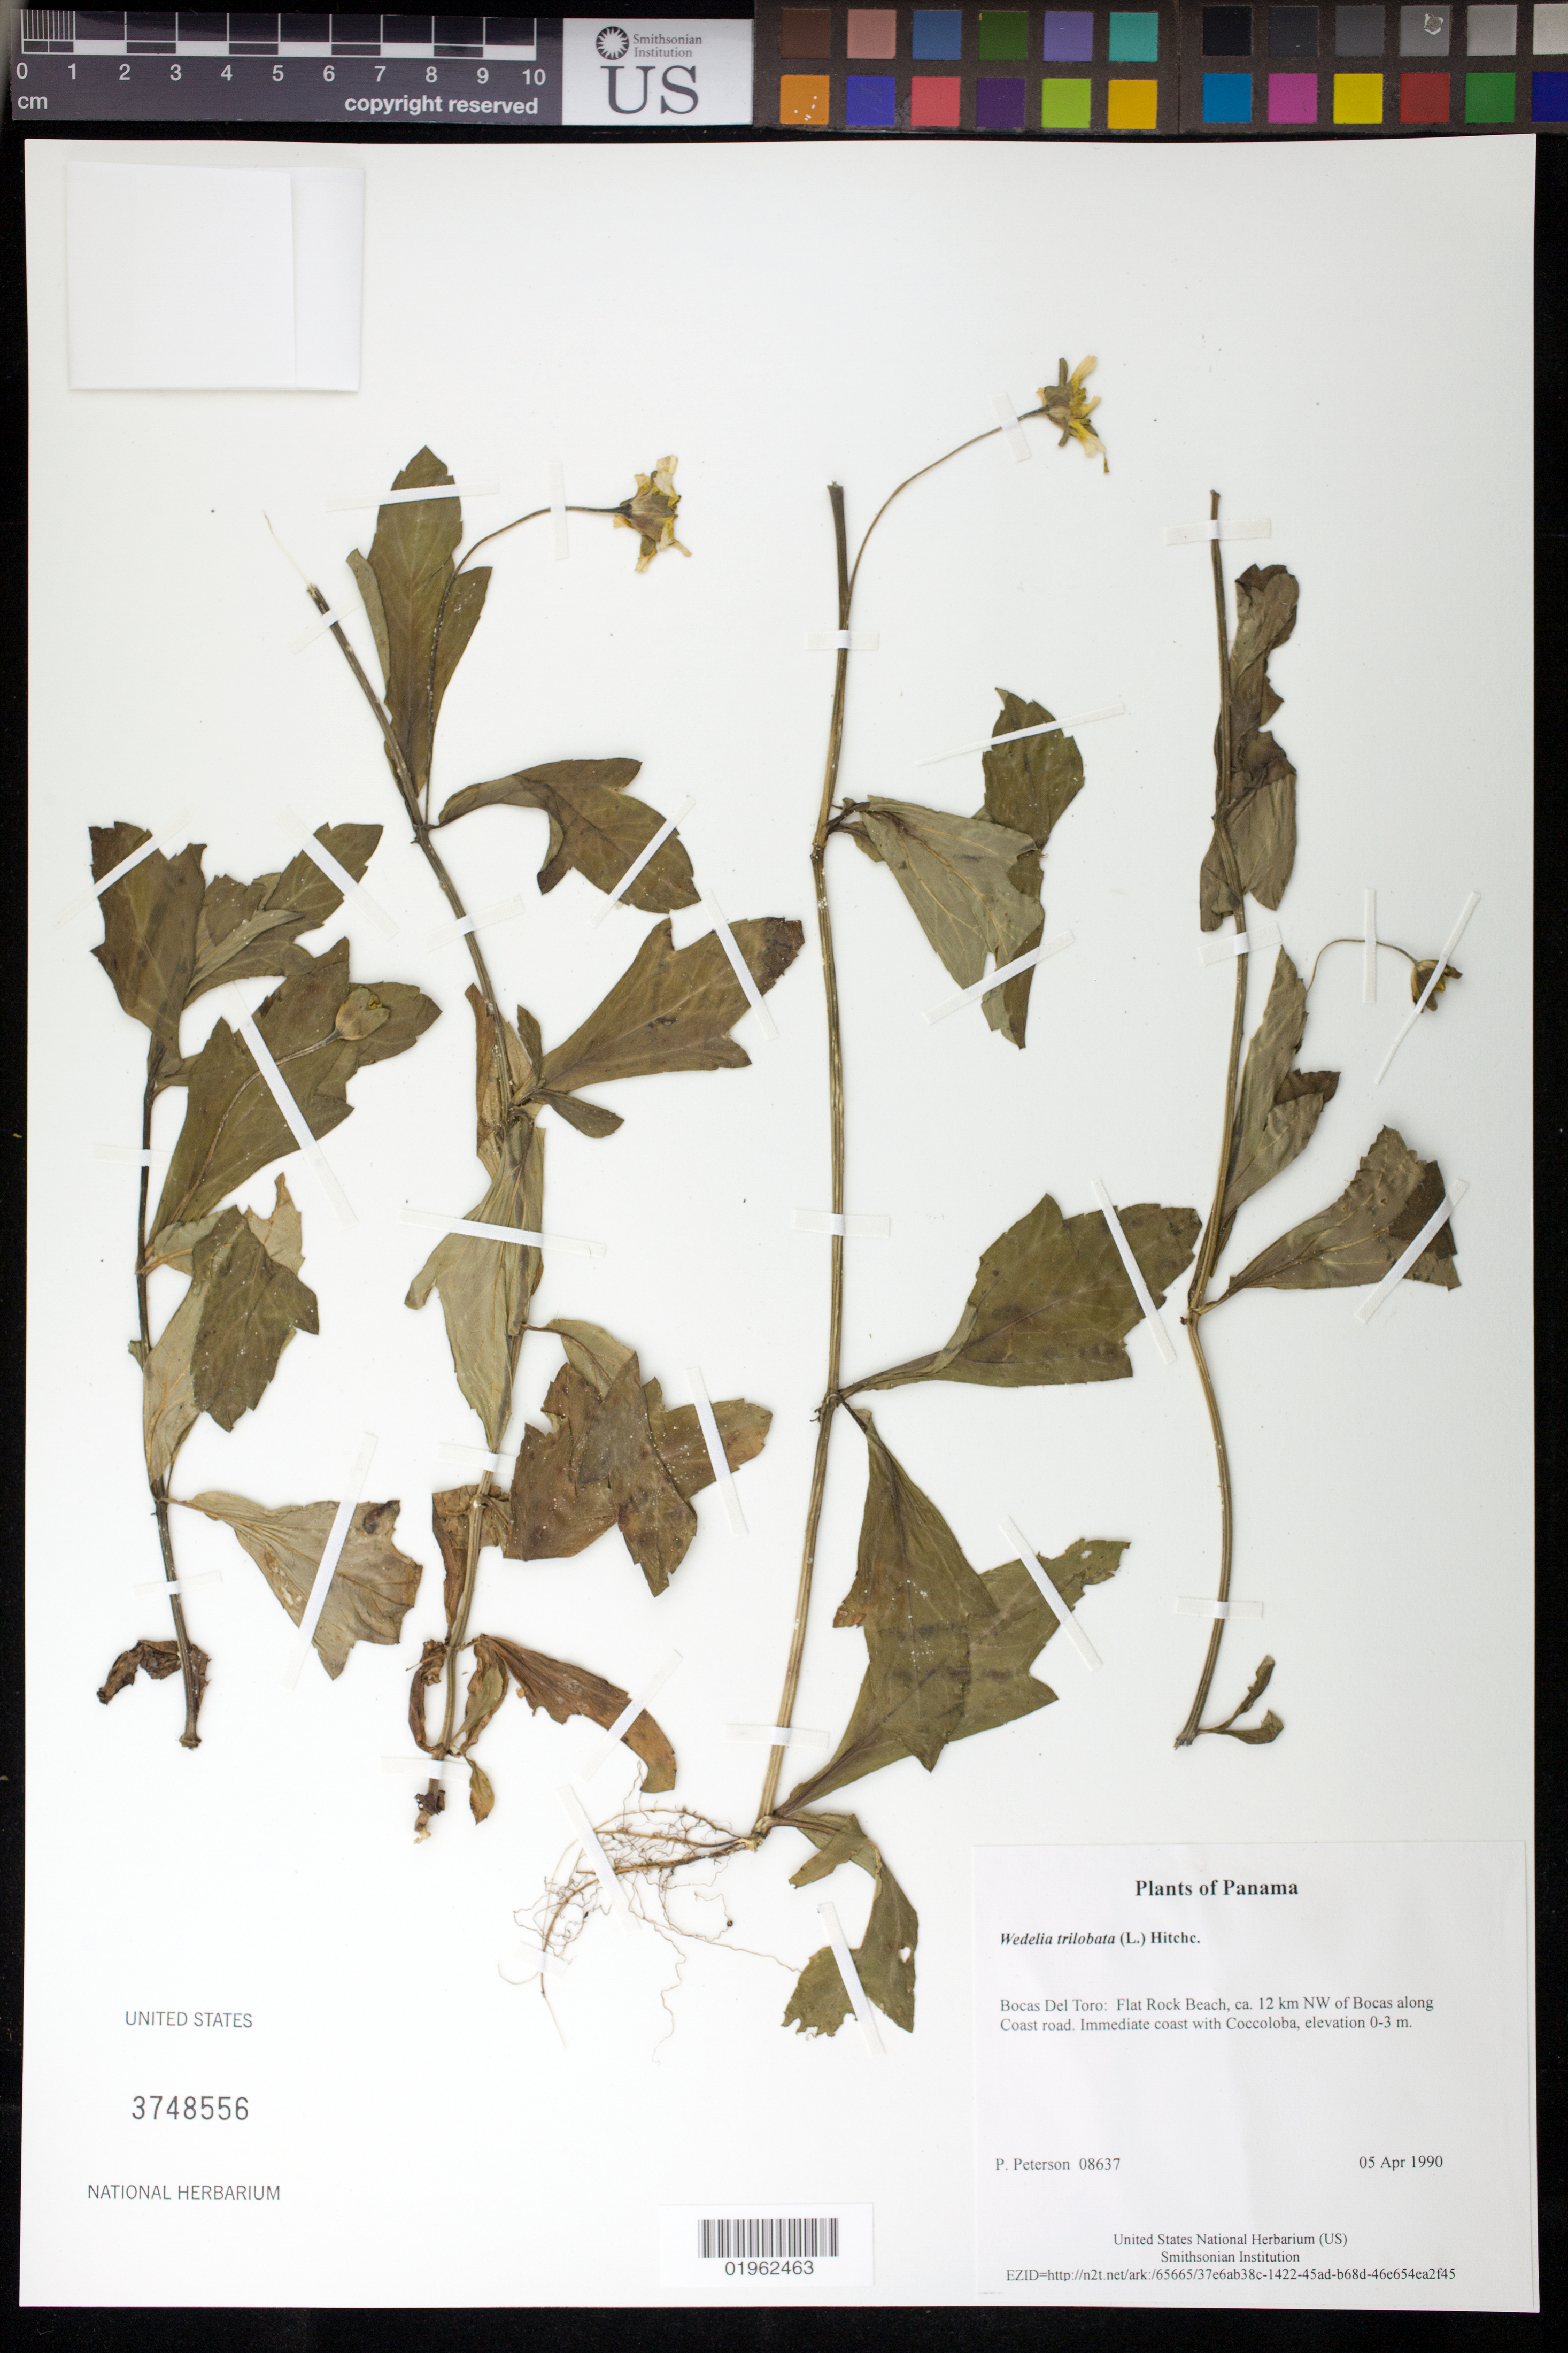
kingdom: Plantae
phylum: Tracheophyta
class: Magnoliopsida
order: Asterales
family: Asteraceae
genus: Wedelia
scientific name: Wedelia trilobata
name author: (L.) Hitchc.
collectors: P. M. Peterson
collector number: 08637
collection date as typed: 05 Apr 1990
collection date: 1990-04-05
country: Panama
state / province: Bocas del Toro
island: Colón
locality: Flat Rock Beach, ca. 12 km NW of Bocas along Coast road.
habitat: Immediate coast with Coccoloba, elevation 0-3 m.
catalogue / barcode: US 3748556